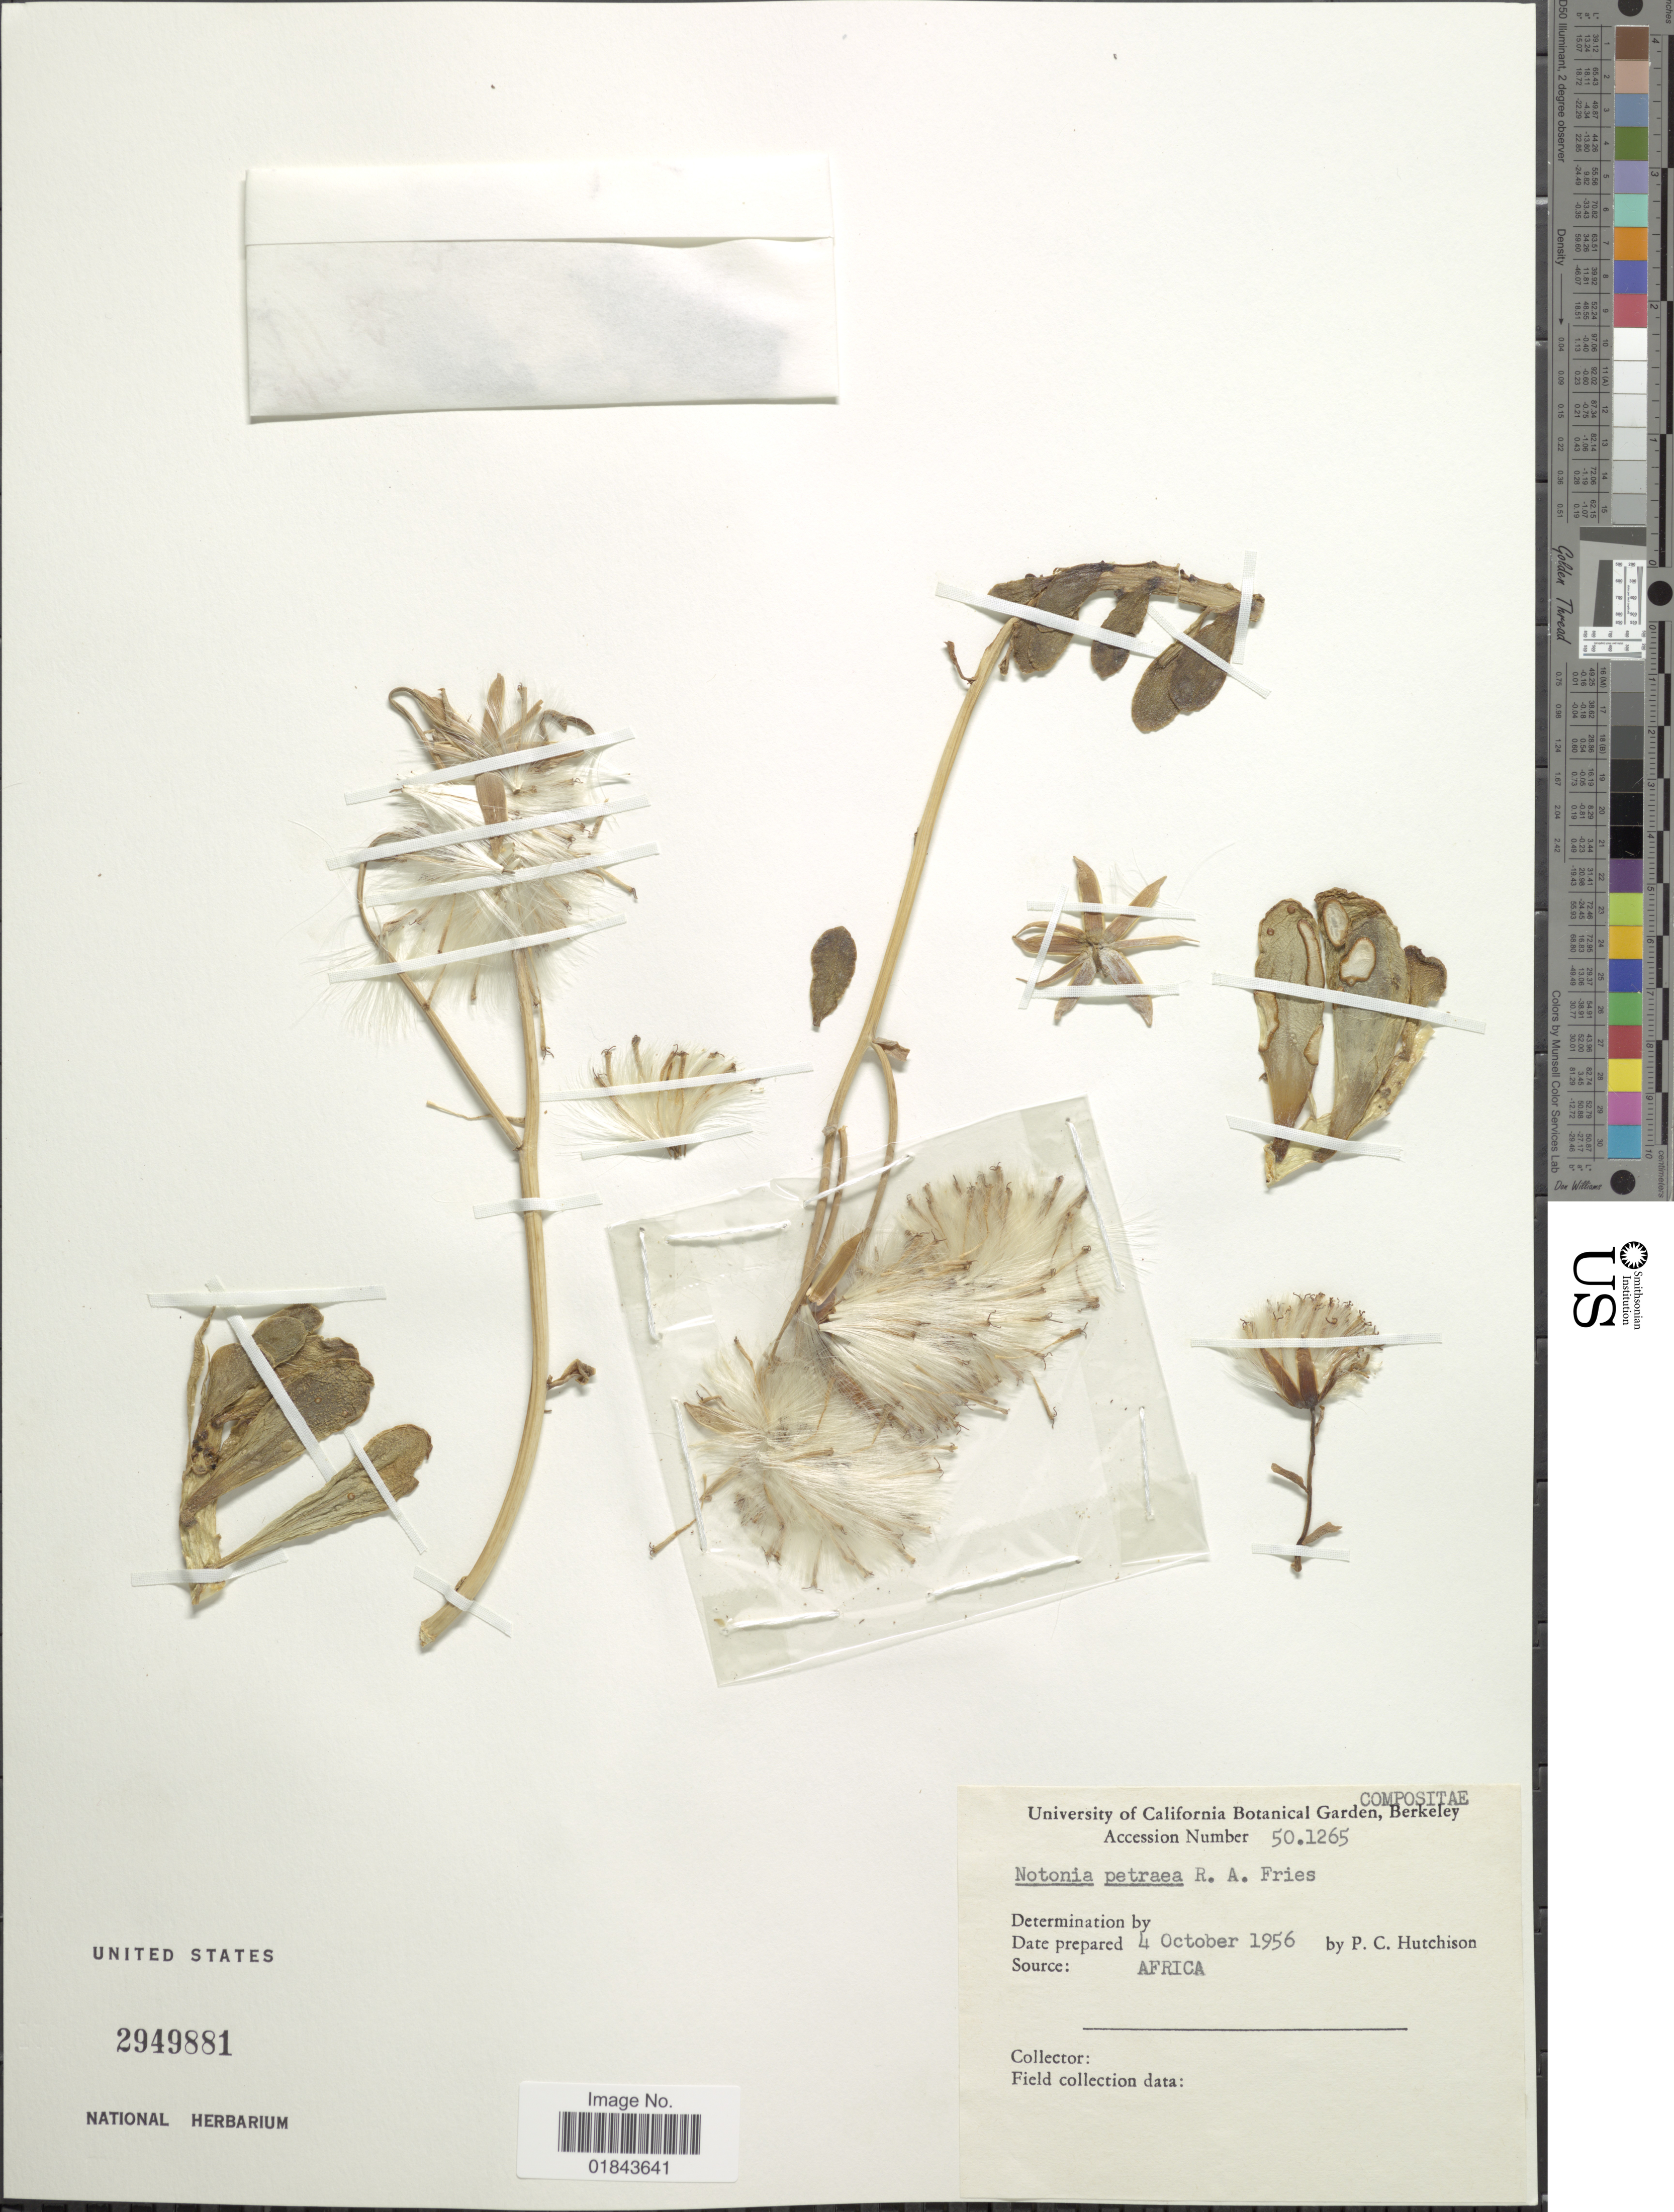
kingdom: Plantae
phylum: Tracheophyta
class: Magnoliopsida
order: Asterales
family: Asteraceae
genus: Notonia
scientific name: Notonia petraea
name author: R.E. Fr.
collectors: P. C. Hutchison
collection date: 1956-10-04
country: United States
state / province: California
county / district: Alameda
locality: California Botanical Garden, Berkeley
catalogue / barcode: US 2949881